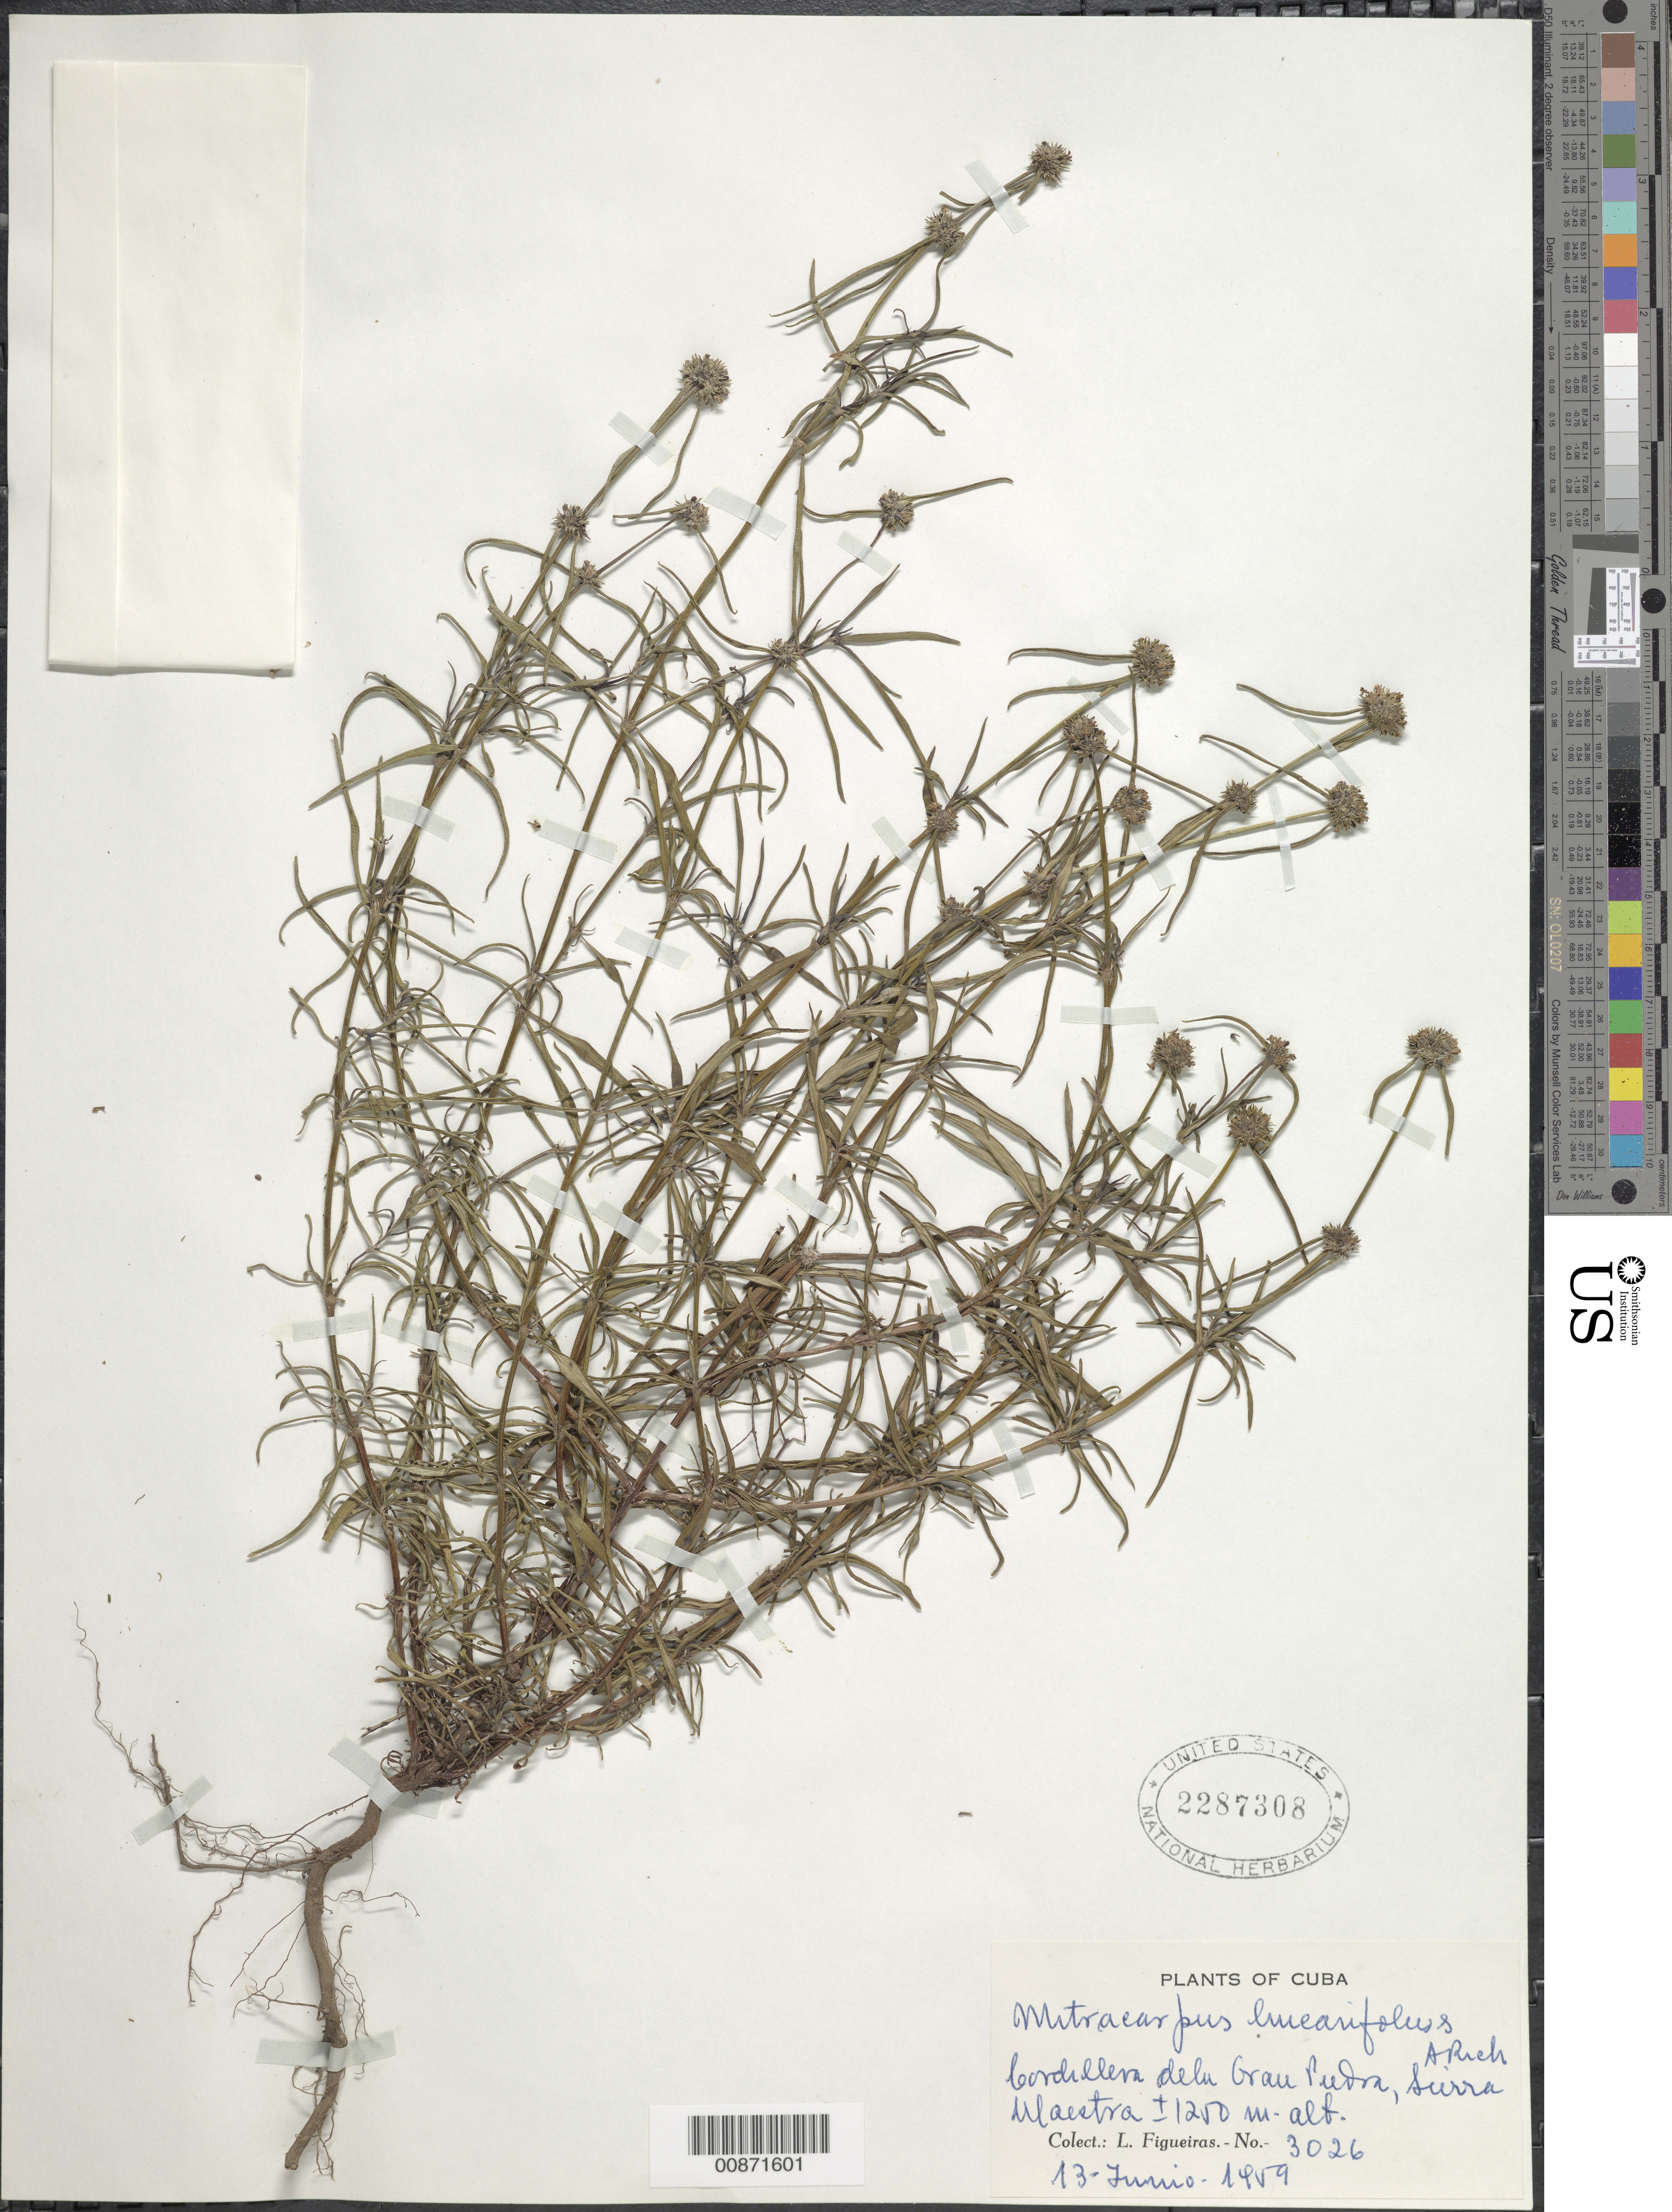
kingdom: Plantae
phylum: Tracheophyta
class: Magnoliopsida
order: Gentianales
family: Rubiaceae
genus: Mitracarpus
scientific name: Mitracarpus linearifolius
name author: A. Rich.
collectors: M. López Figueiras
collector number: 3026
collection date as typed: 13 Jun 1959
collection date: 1959-06-13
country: Cuba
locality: Cordillera de la Gran Piedra, Sierra Maestra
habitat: Montane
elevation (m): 1250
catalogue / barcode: US 2287308